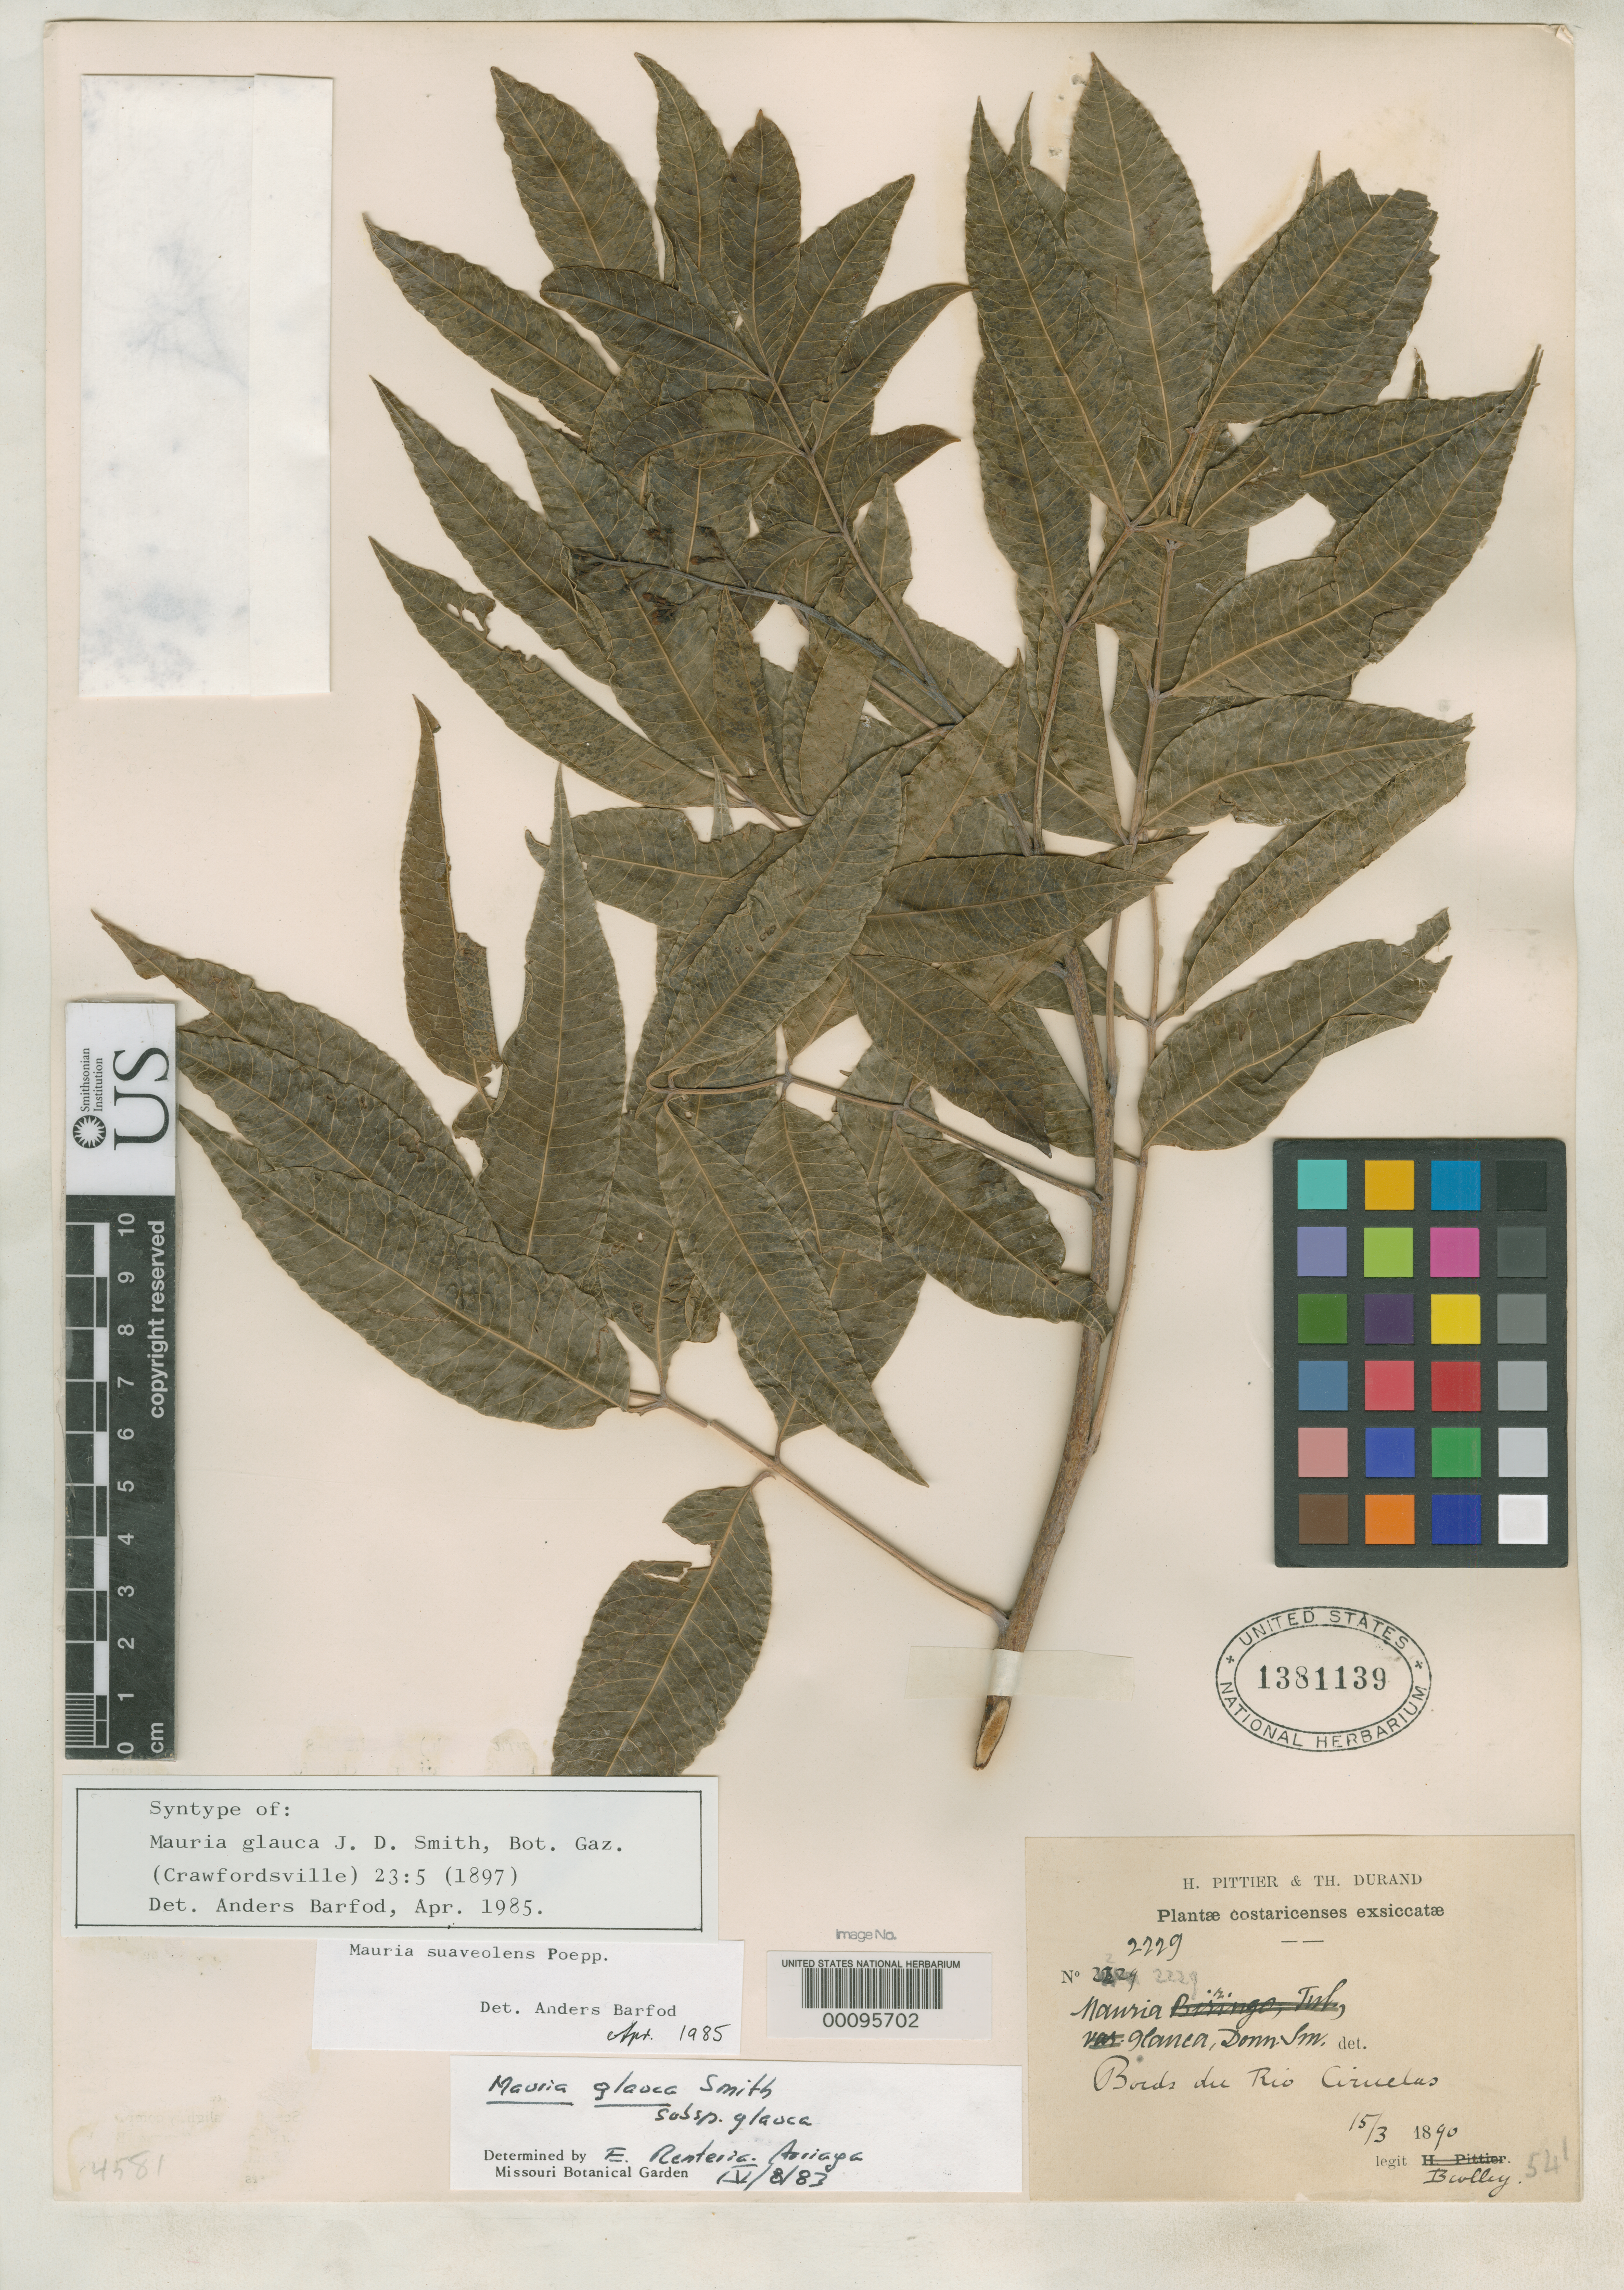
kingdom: Plantae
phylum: Tracheophyta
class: Magnoliopsida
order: Sapindales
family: Anacardiaceae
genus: Mauria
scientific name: Mauria glauca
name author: Donn. Sm.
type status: Isosyntype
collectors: P. Biolley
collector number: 2229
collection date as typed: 13 May 1890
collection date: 1890-05-13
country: Costa Rica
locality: Rio Ciruelas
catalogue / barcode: US 1381139